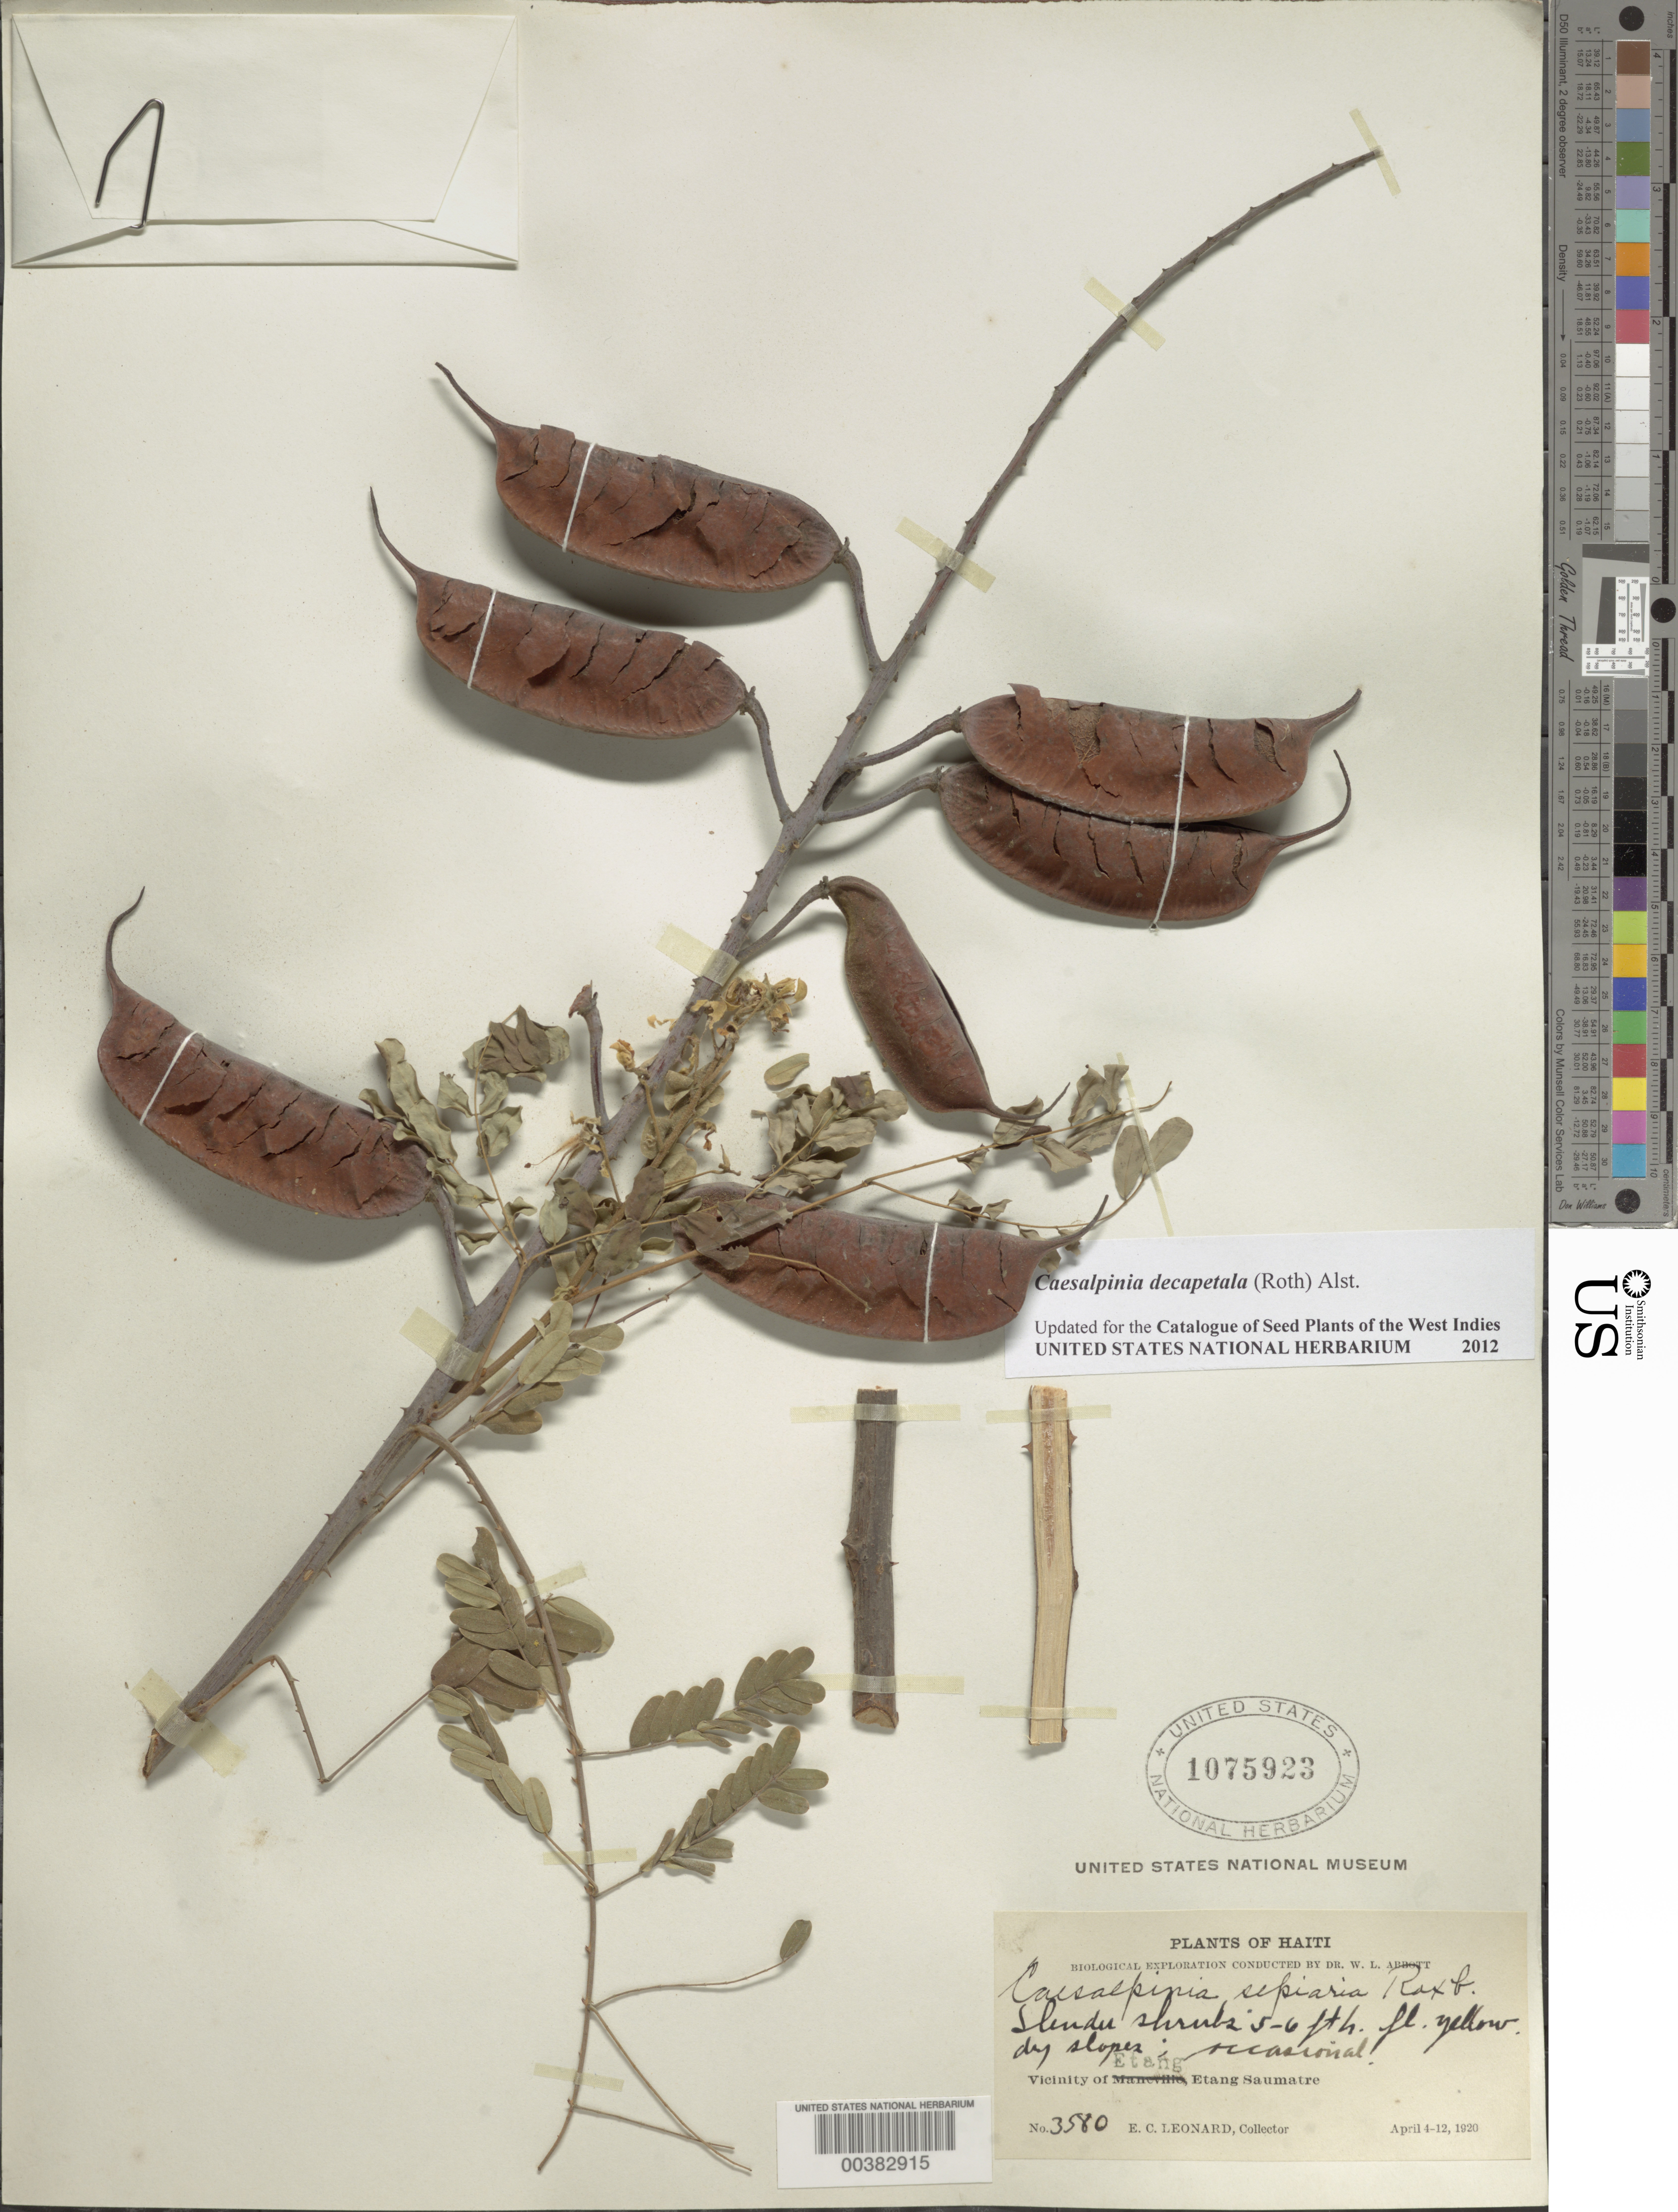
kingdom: Plantae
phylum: Tracheophyta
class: Magnoliopsida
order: Fabales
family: Fabaceae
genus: Biancaea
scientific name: Biancaea decapetala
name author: (Roth) O. Deg.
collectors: E. C. Leonard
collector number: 3580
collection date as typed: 04 Apr 1920 to 12 Apr 1920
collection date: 1920-04-04/1920-04-12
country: Haiti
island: Hispaniola Island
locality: Vicinity of etang, etang saumatre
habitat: Dry slopes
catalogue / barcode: US 1075923